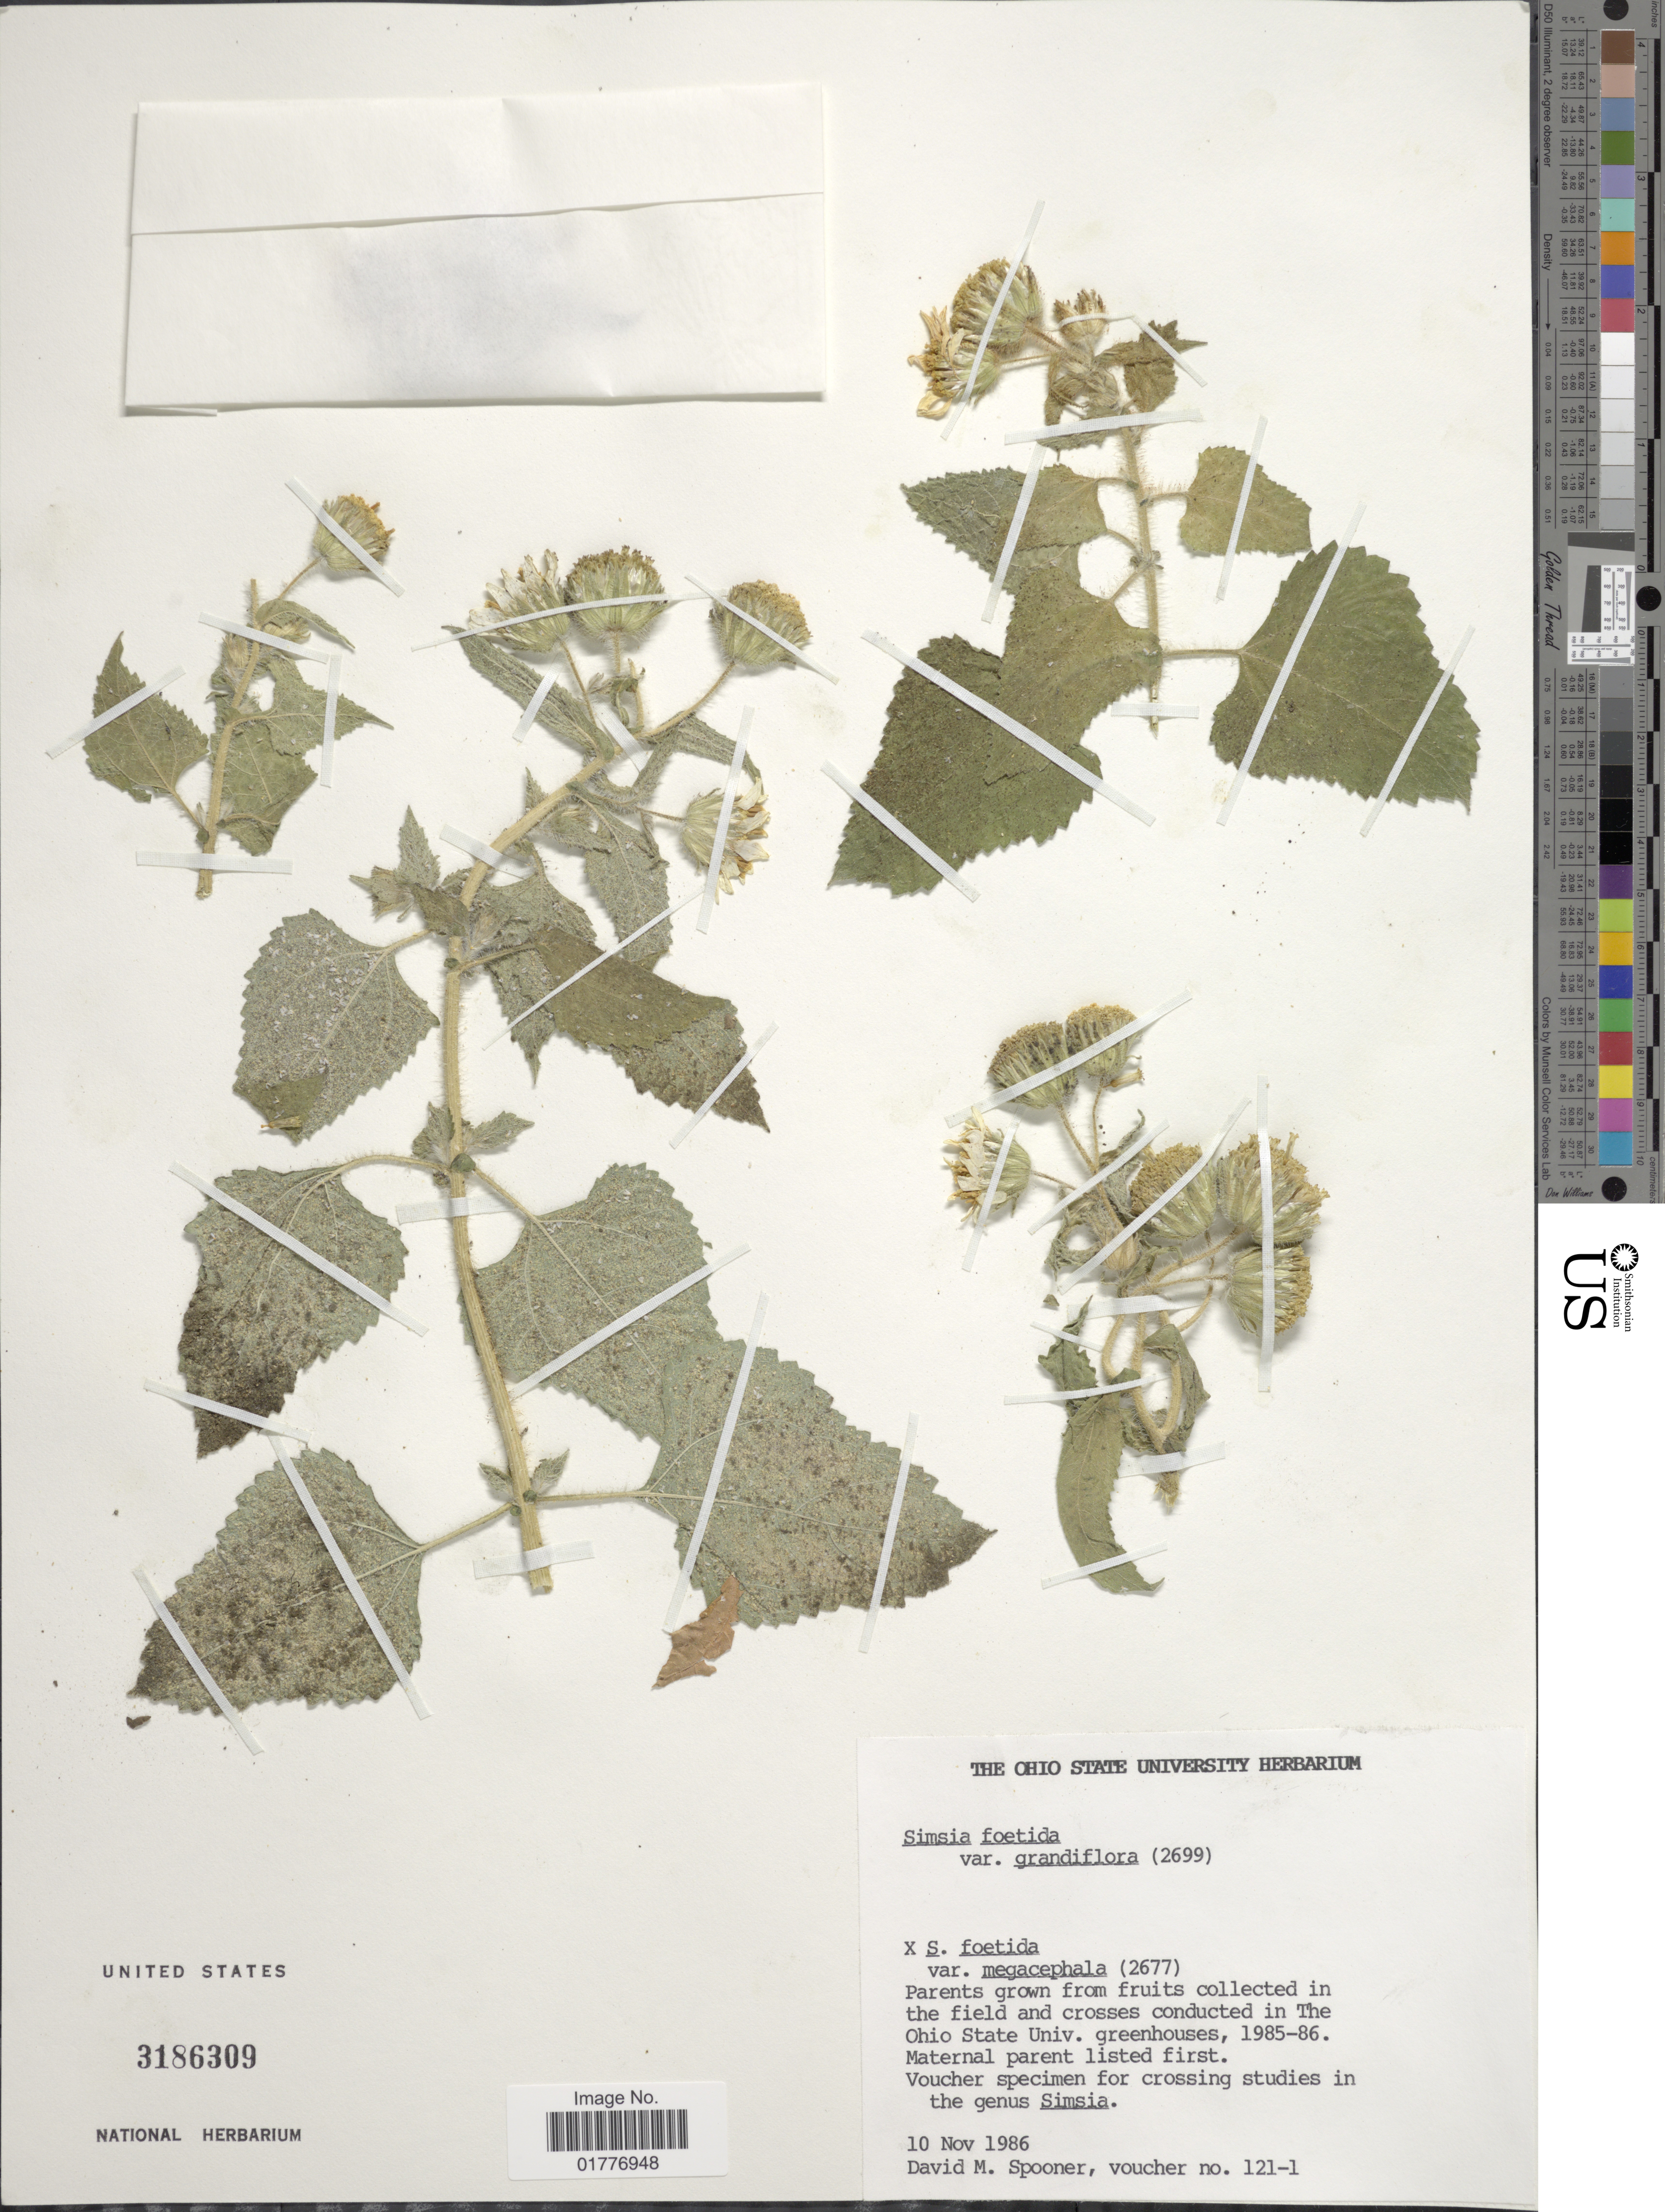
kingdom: Plantae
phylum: Tracheophyta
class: Magnoliopsida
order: Asterales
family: Asteraceae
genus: Simsia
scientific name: Simsia foetida var. grandiflora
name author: (Benth.) D.M. Spooner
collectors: D. Spooner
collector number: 121-1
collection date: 1986-11-10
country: United States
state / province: Ohio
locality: In the field and crosses conducted in The Ohio State Univ. greenhouses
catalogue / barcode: US 3186309